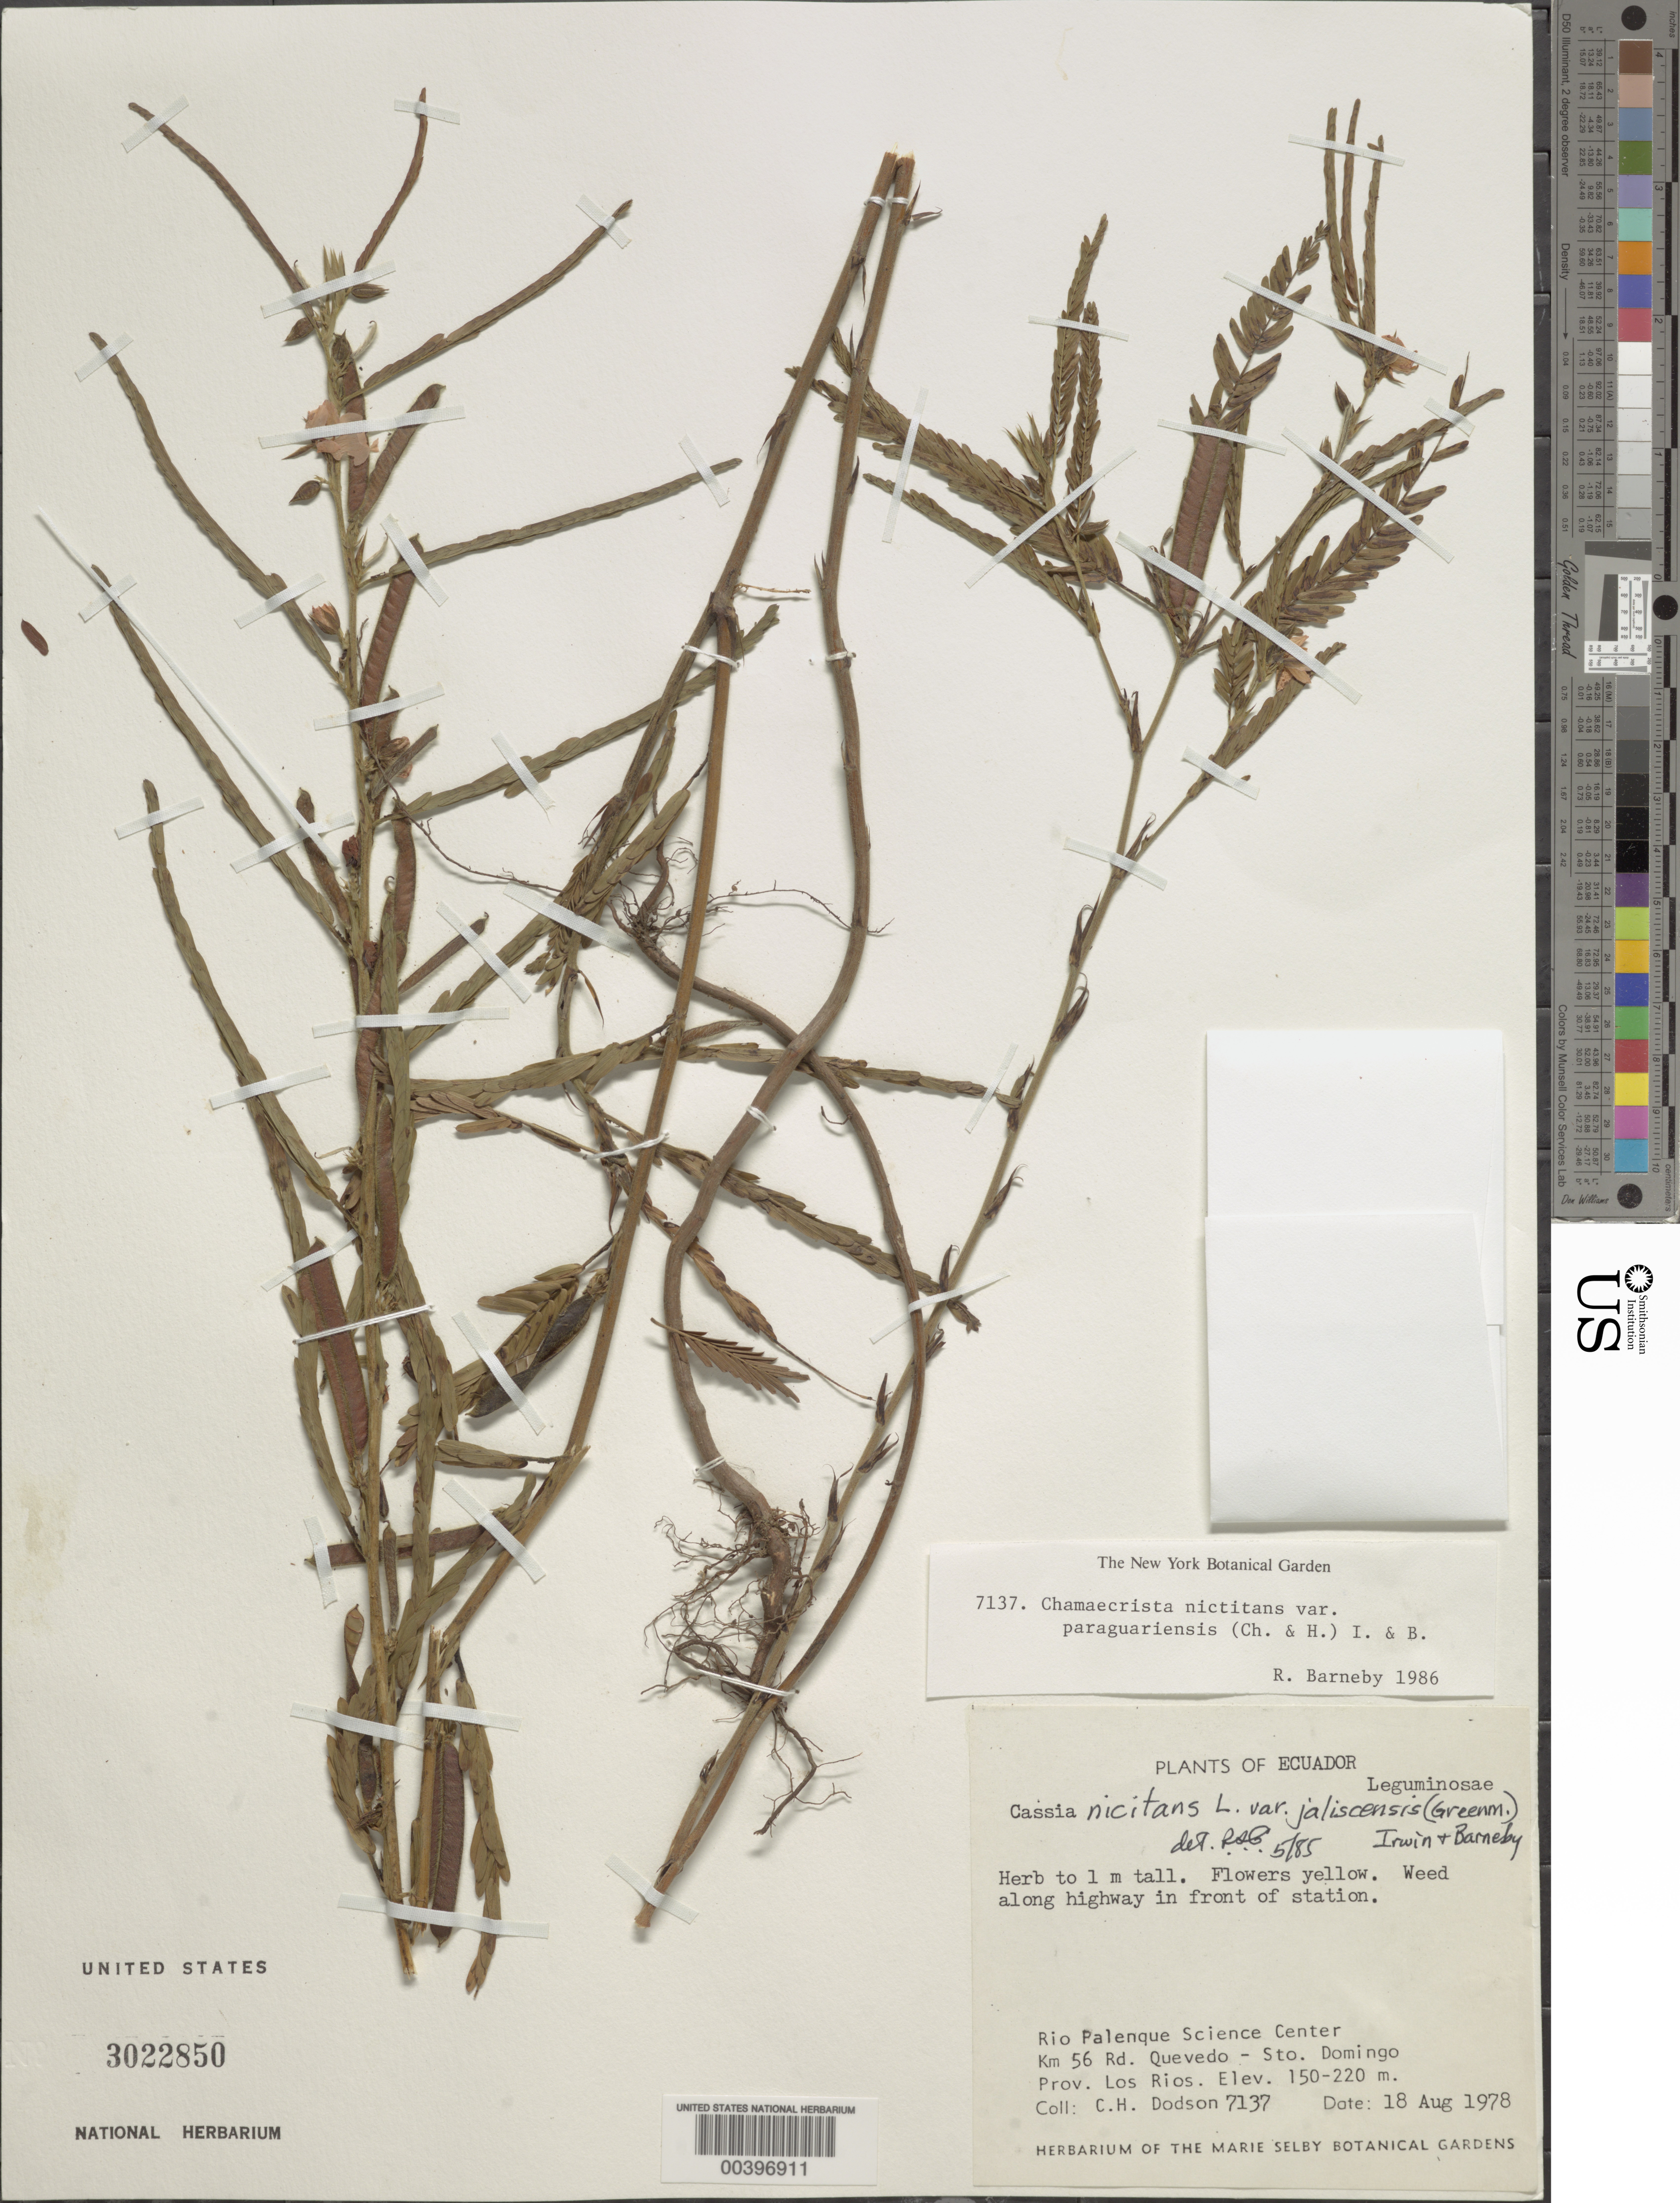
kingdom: Plantae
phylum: Tracheophyta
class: Magnoliopsida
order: Fabales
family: Fabaceae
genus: Chamaecrista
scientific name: Chamaecrista nictitans var. paraguariensis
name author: (Chodat & Hassl.) H.S. Irwin & Barneby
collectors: C. H. Dodson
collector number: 7137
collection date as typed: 18 Aug 1978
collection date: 1978-08-18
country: Ecuador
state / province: Los Ríos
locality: Rio palenque science center; km 56 road. Quevedo-sto. domingo; in front of Station along highway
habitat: Along highway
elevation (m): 150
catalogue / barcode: US 3022850